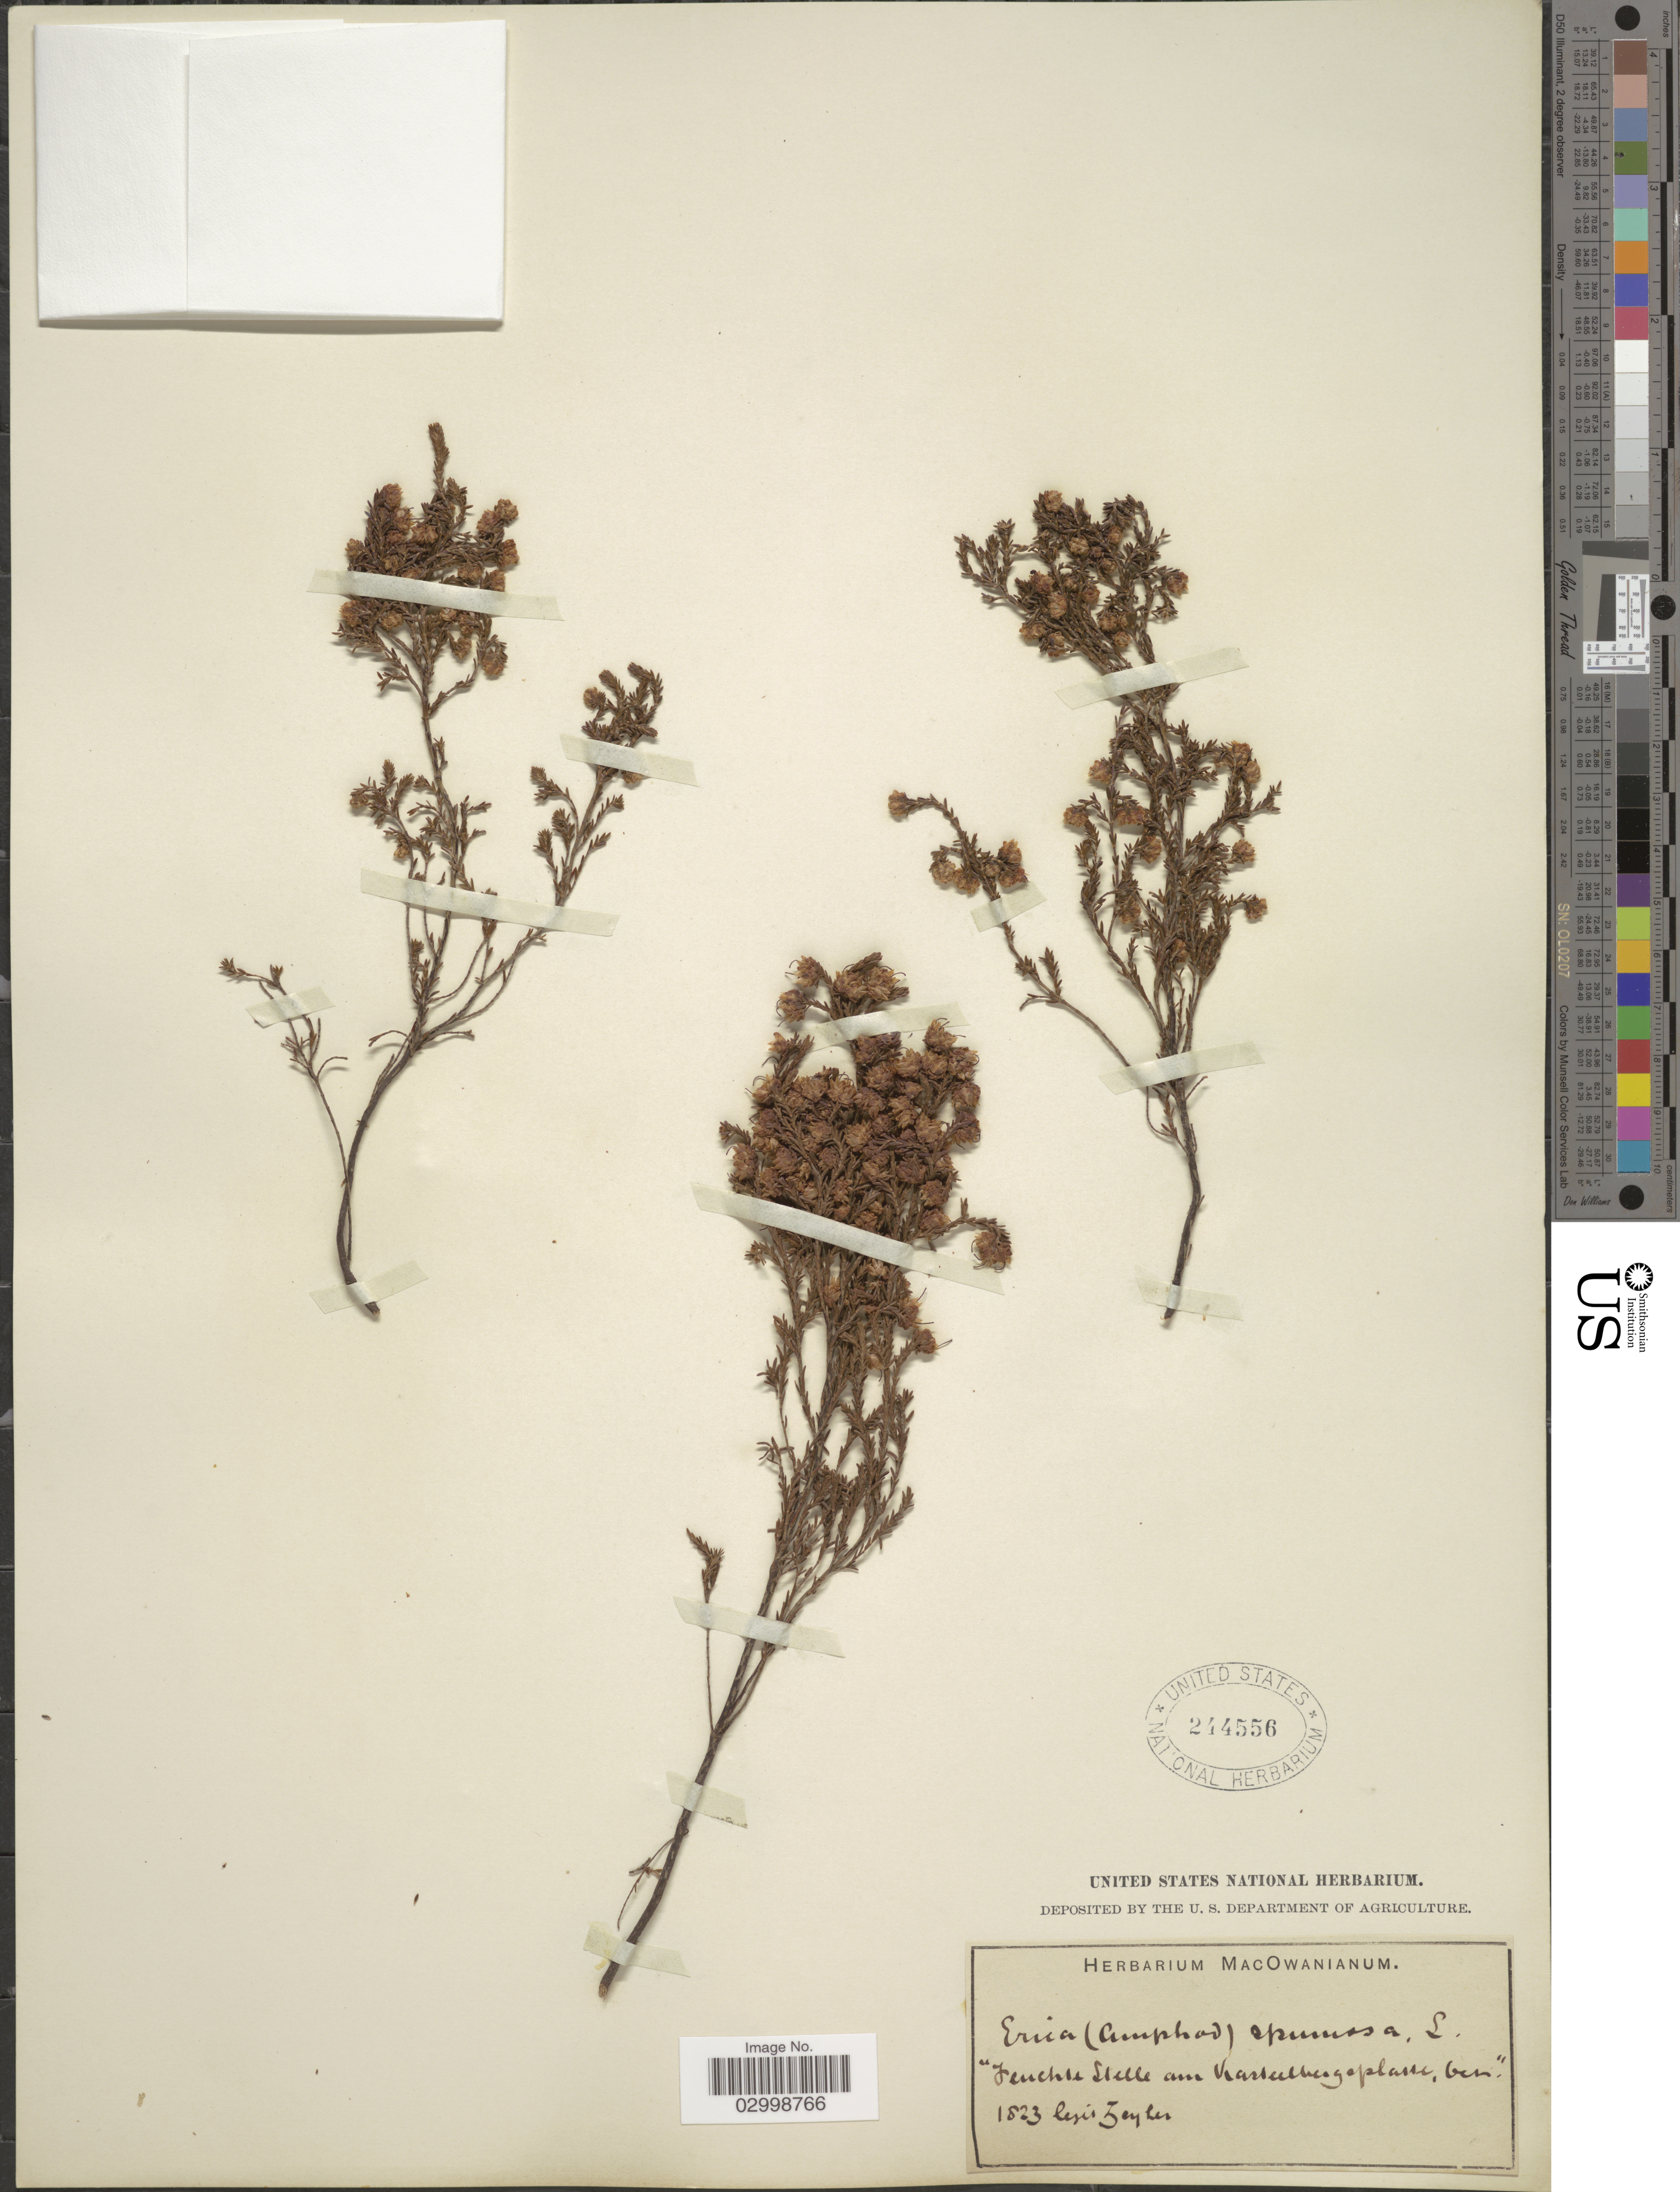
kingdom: Plantae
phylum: Tracheophyta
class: Magnoliopsida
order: Ericales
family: Ericaceae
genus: Erica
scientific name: Erica spumosa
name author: L.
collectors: -. Zeyher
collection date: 1823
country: South Africa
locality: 'Feuchte Stelle am Kasteelbergeplasse, ben [interpreted]'.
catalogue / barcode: US 24556